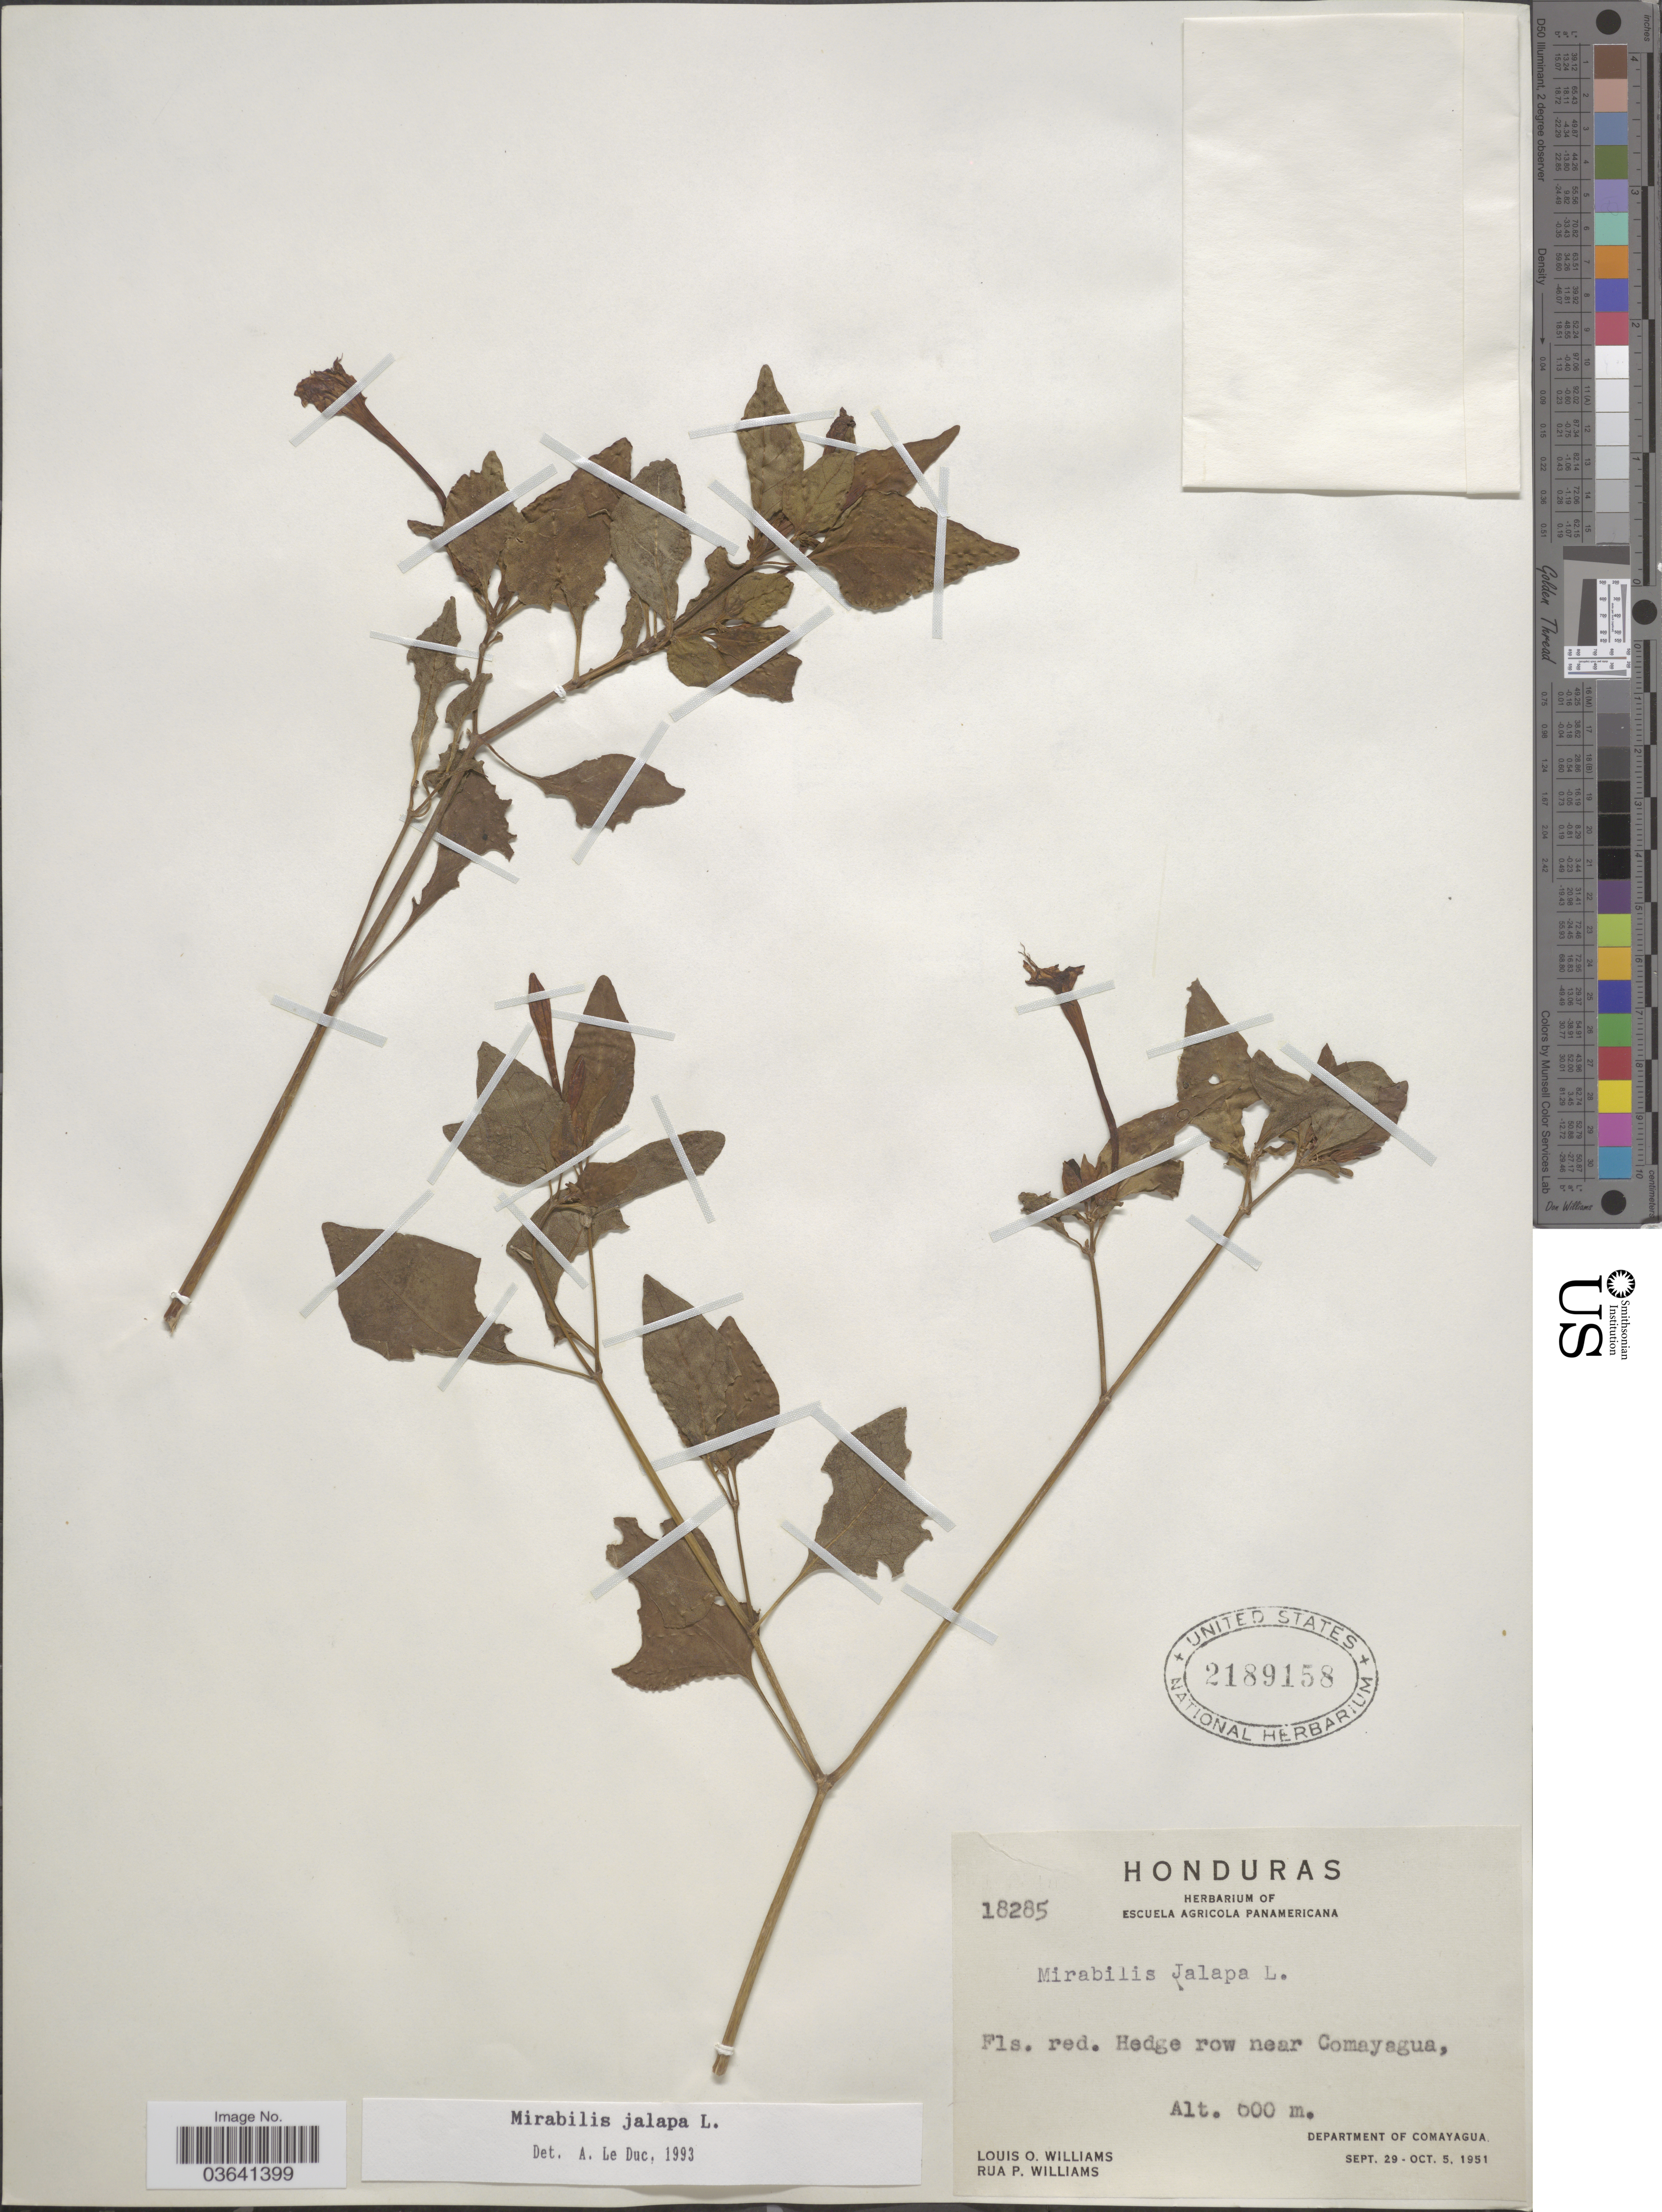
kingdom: Plantae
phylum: Tracheophyta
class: Magnoliopsida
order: Caryophyllales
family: Nyctaginaceae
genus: Mirabilis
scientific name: Mirabilis jalapa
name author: L.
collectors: L. O. Williams & R. P. Williams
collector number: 18285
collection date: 1951-09-29/1951-10-05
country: Honduras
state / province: Comayagua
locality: Near Comayagua. Department of Comayagua.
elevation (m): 600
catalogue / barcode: US 2189158